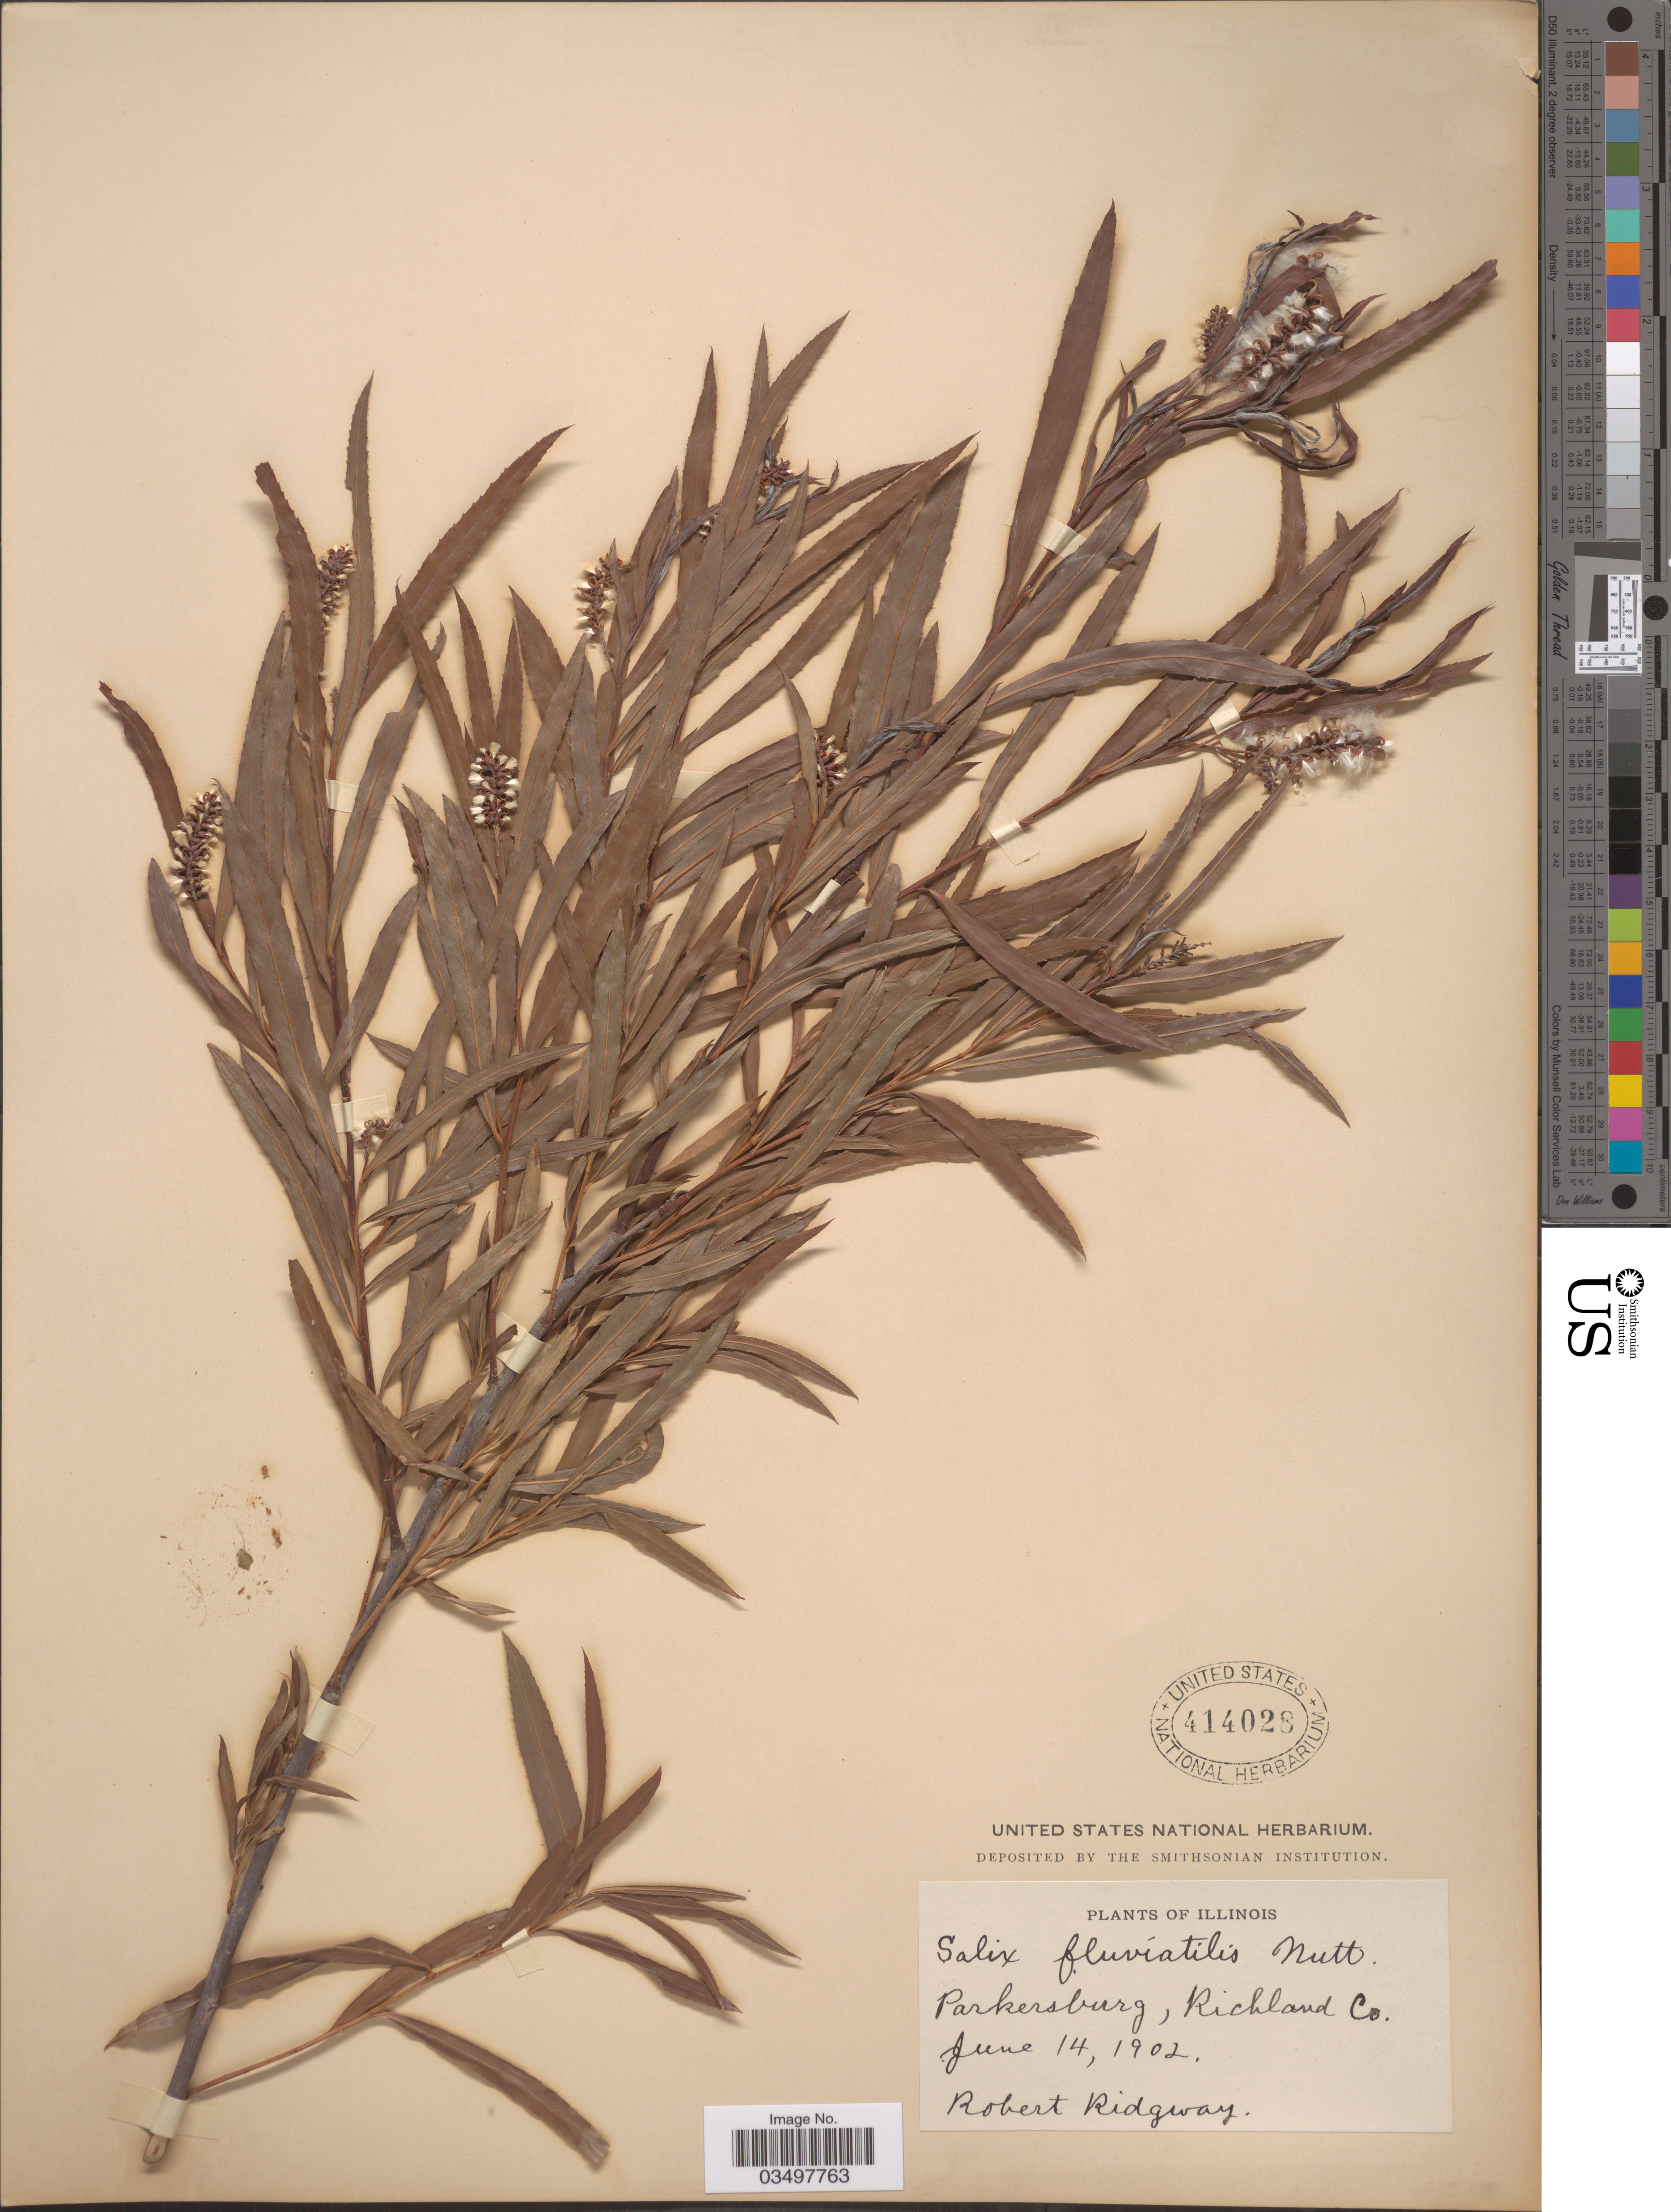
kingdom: Plantae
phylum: Tracheophyta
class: Magnoliopsida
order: Malpighiales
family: Salicaceae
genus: Salix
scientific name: Salix interior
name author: Rowlee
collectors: R. Ridgway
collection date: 1902-06-14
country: United States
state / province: Illinois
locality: Parkersburg, Richland Co.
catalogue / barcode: US 414028